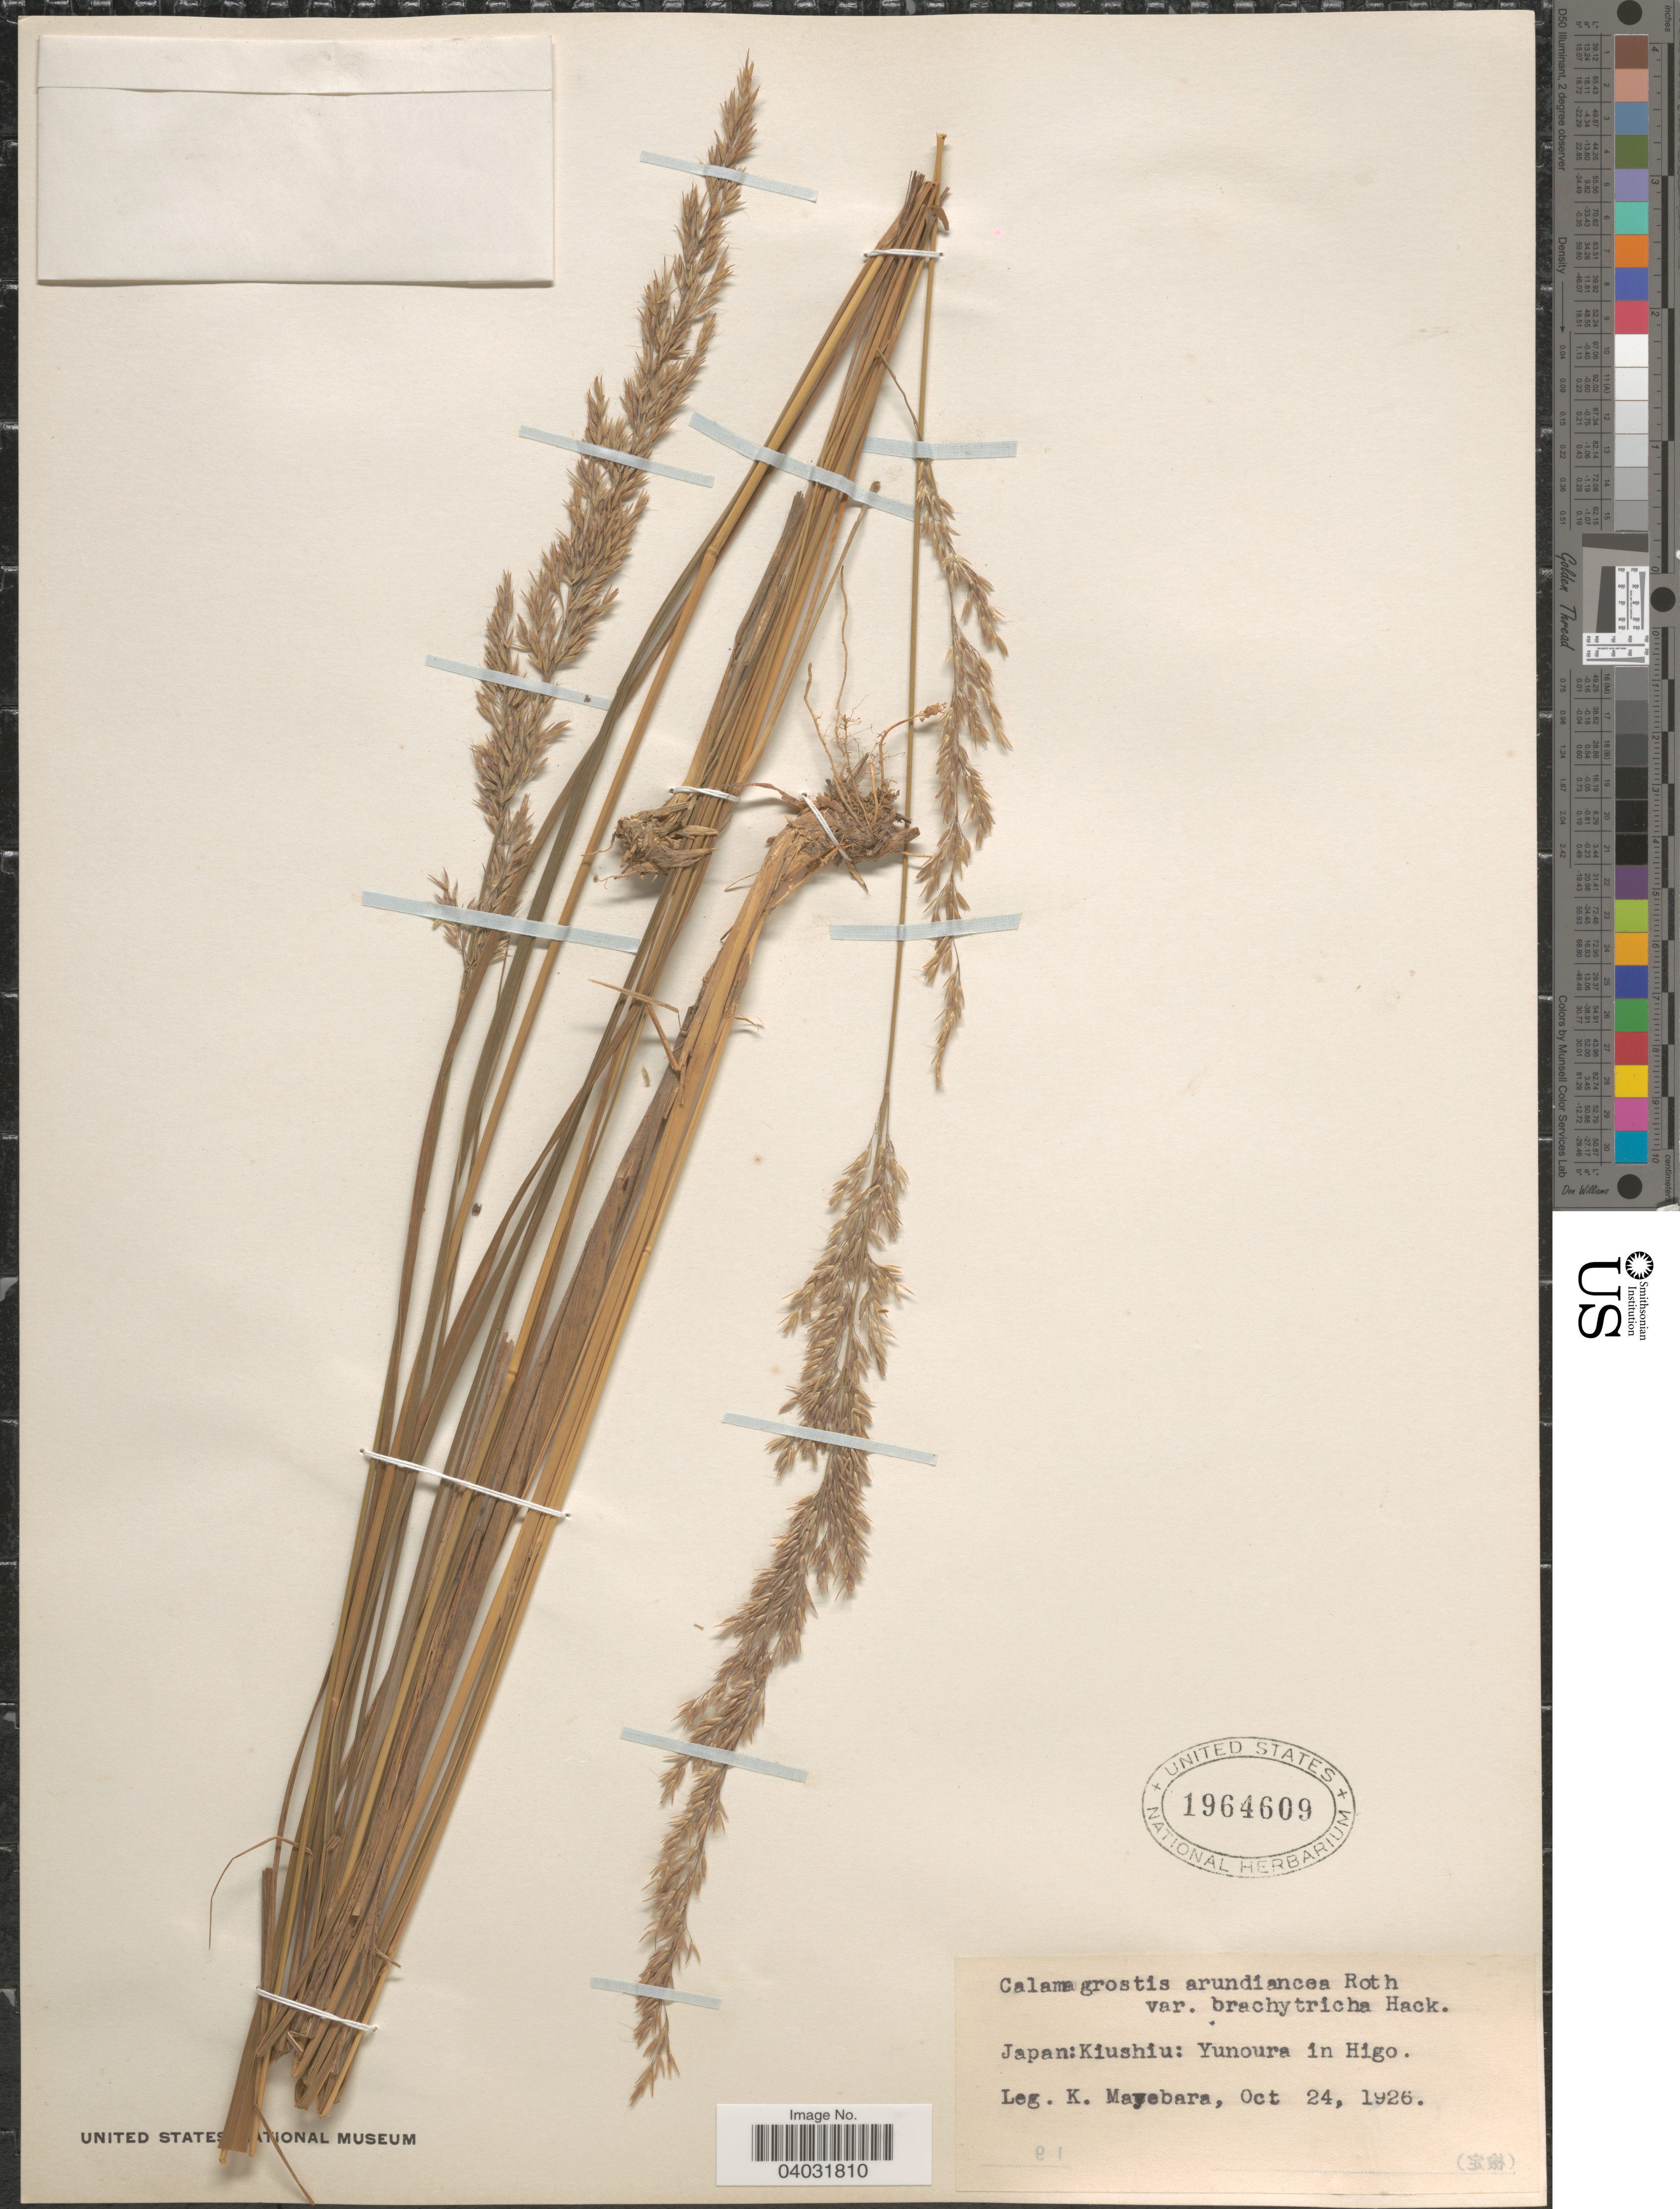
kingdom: Plantae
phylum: Tracheophyta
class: Liliopsida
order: Poales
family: Poaceae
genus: Calamagrostis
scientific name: Calamagrostis arundinacea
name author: (L.) Roth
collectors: K. Mayebara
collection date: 1926-10-24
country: Japan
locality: Kiushiu: Yunoura in Higo.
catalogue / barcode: US 1964609